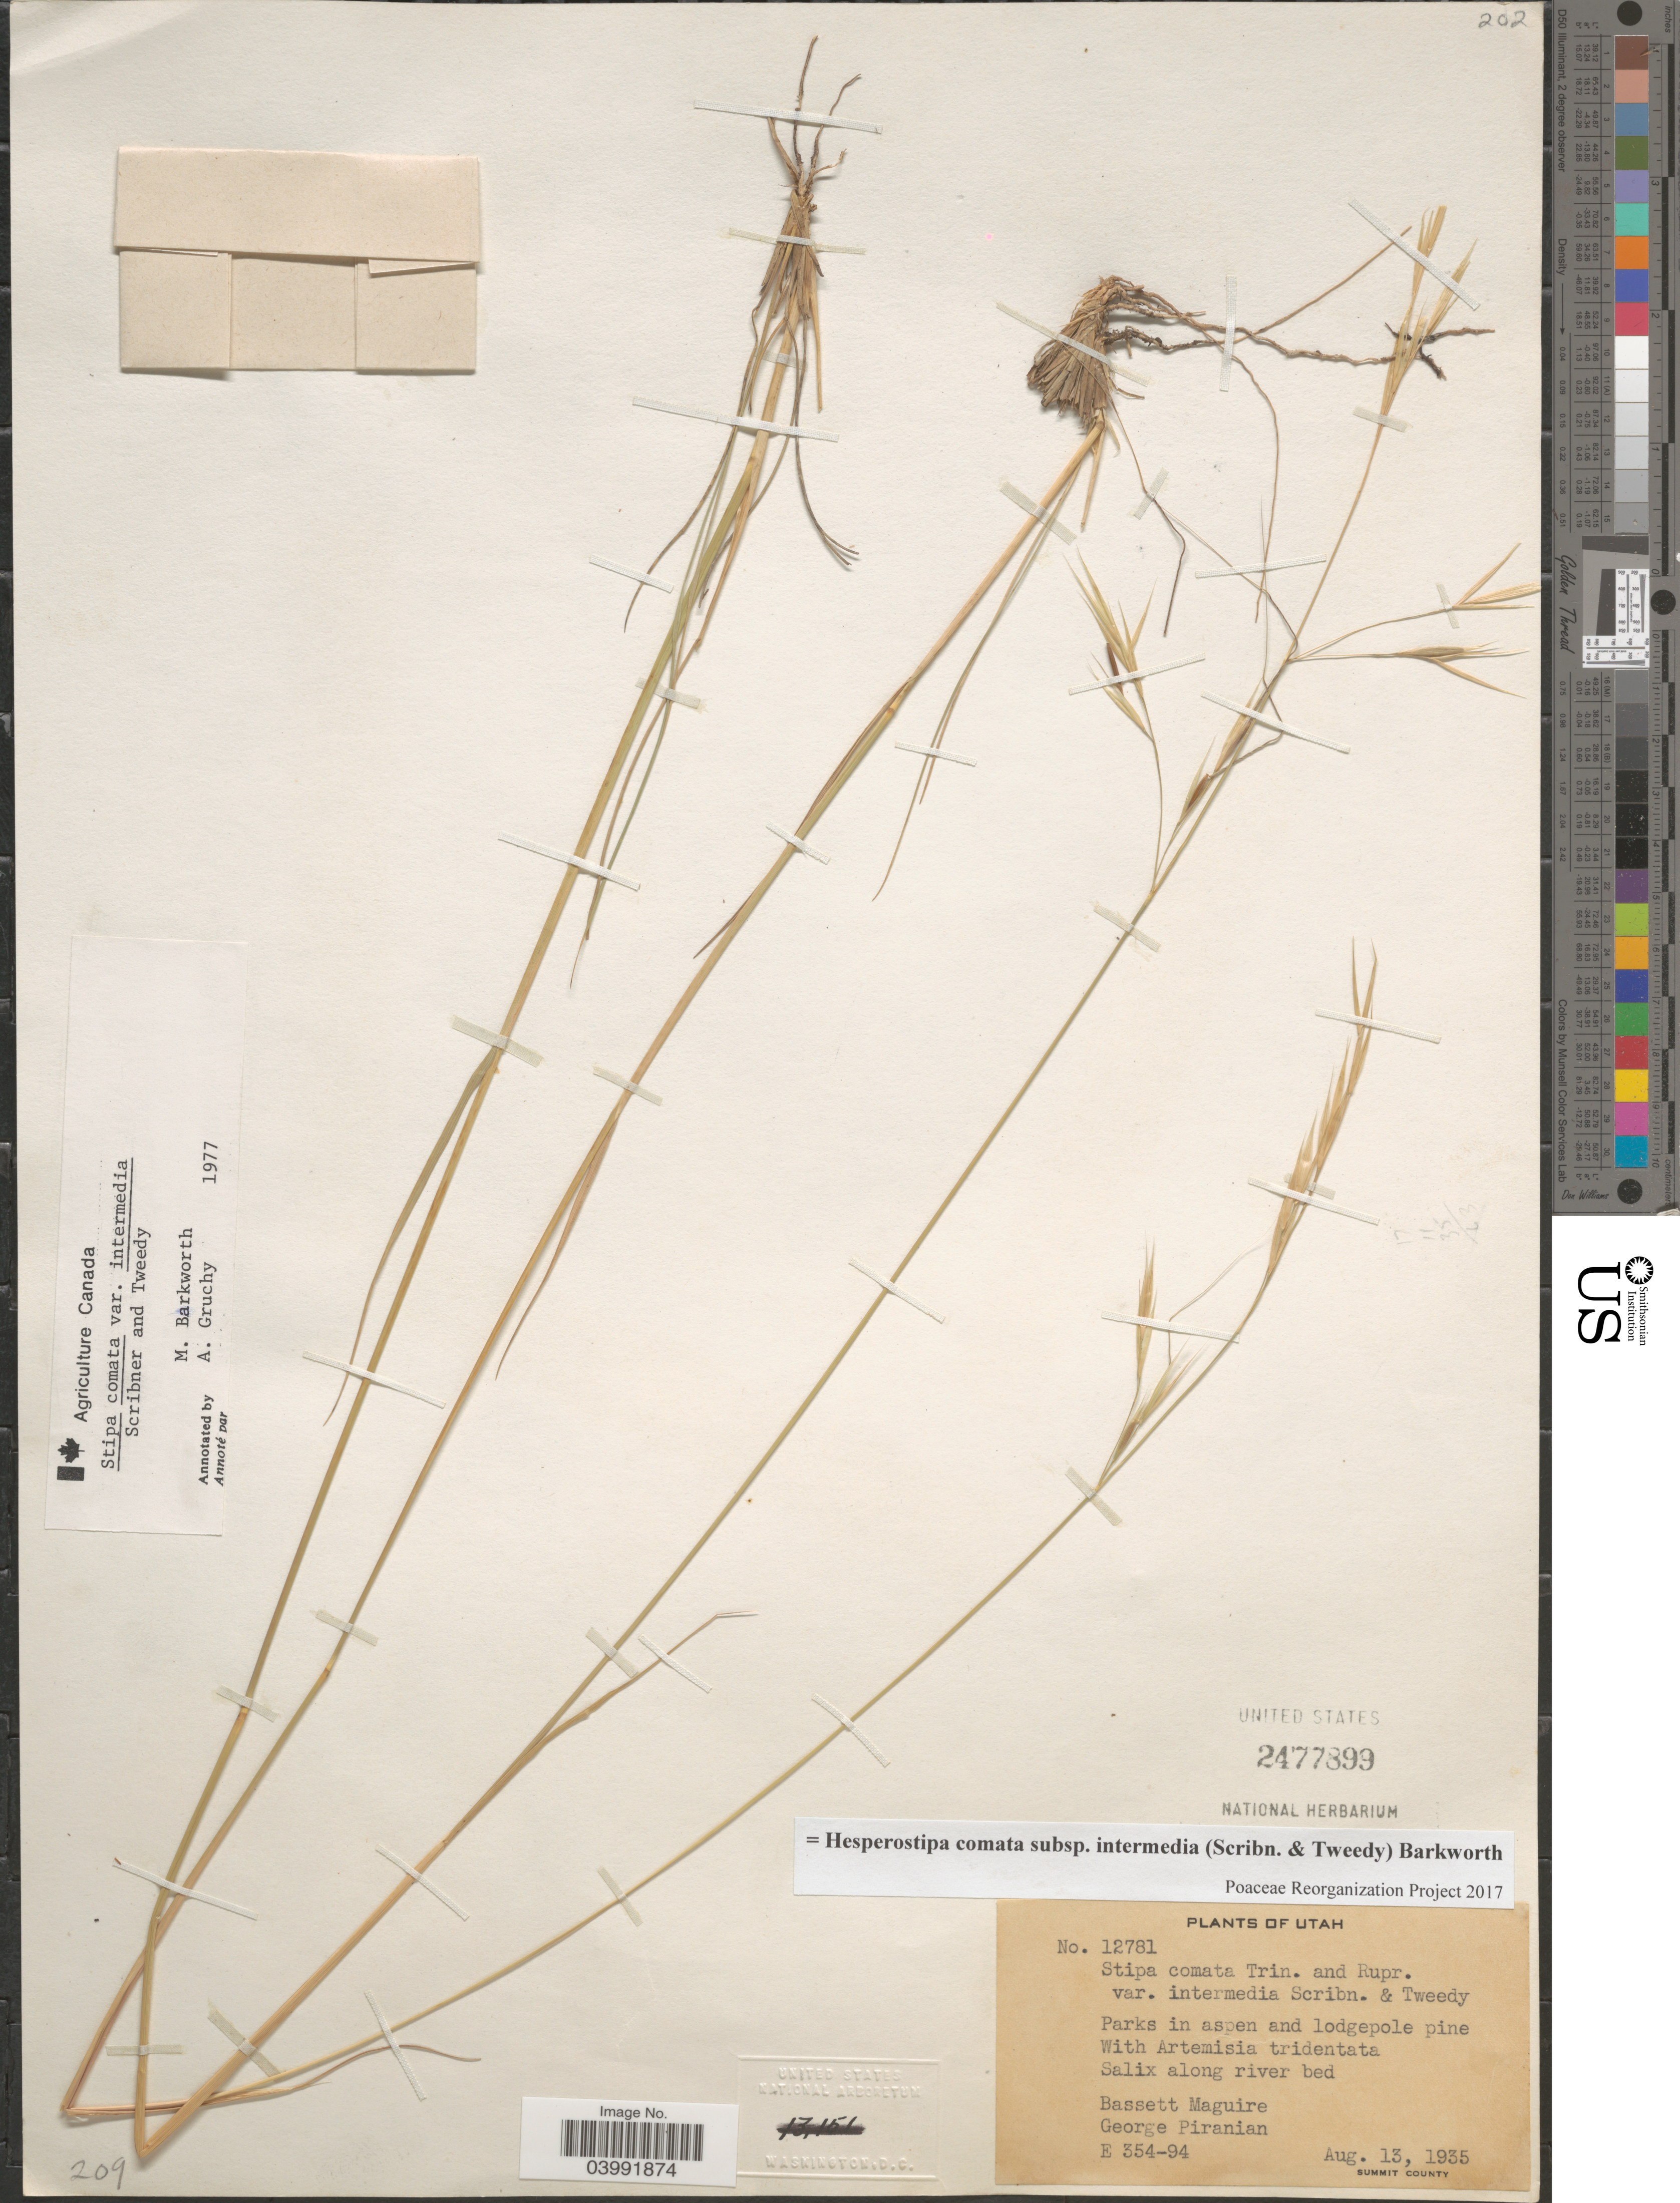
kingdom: Plantae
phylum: Tracheophyta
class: Liliopsida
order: Poales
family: Poaceae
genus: Hesperostipa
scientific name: Hesperostipa comata subsp. intermedia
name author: (Scribn. & Tweedy) Barkworth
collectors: B. Maguire & G. Piranian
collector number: E354-94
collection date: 1935-08-13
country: United States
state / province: Utah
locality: Parks in aspen and lodgepole pine With Artemisia tridentata Salix along river bed. Summit County.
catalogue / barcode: US 2477899